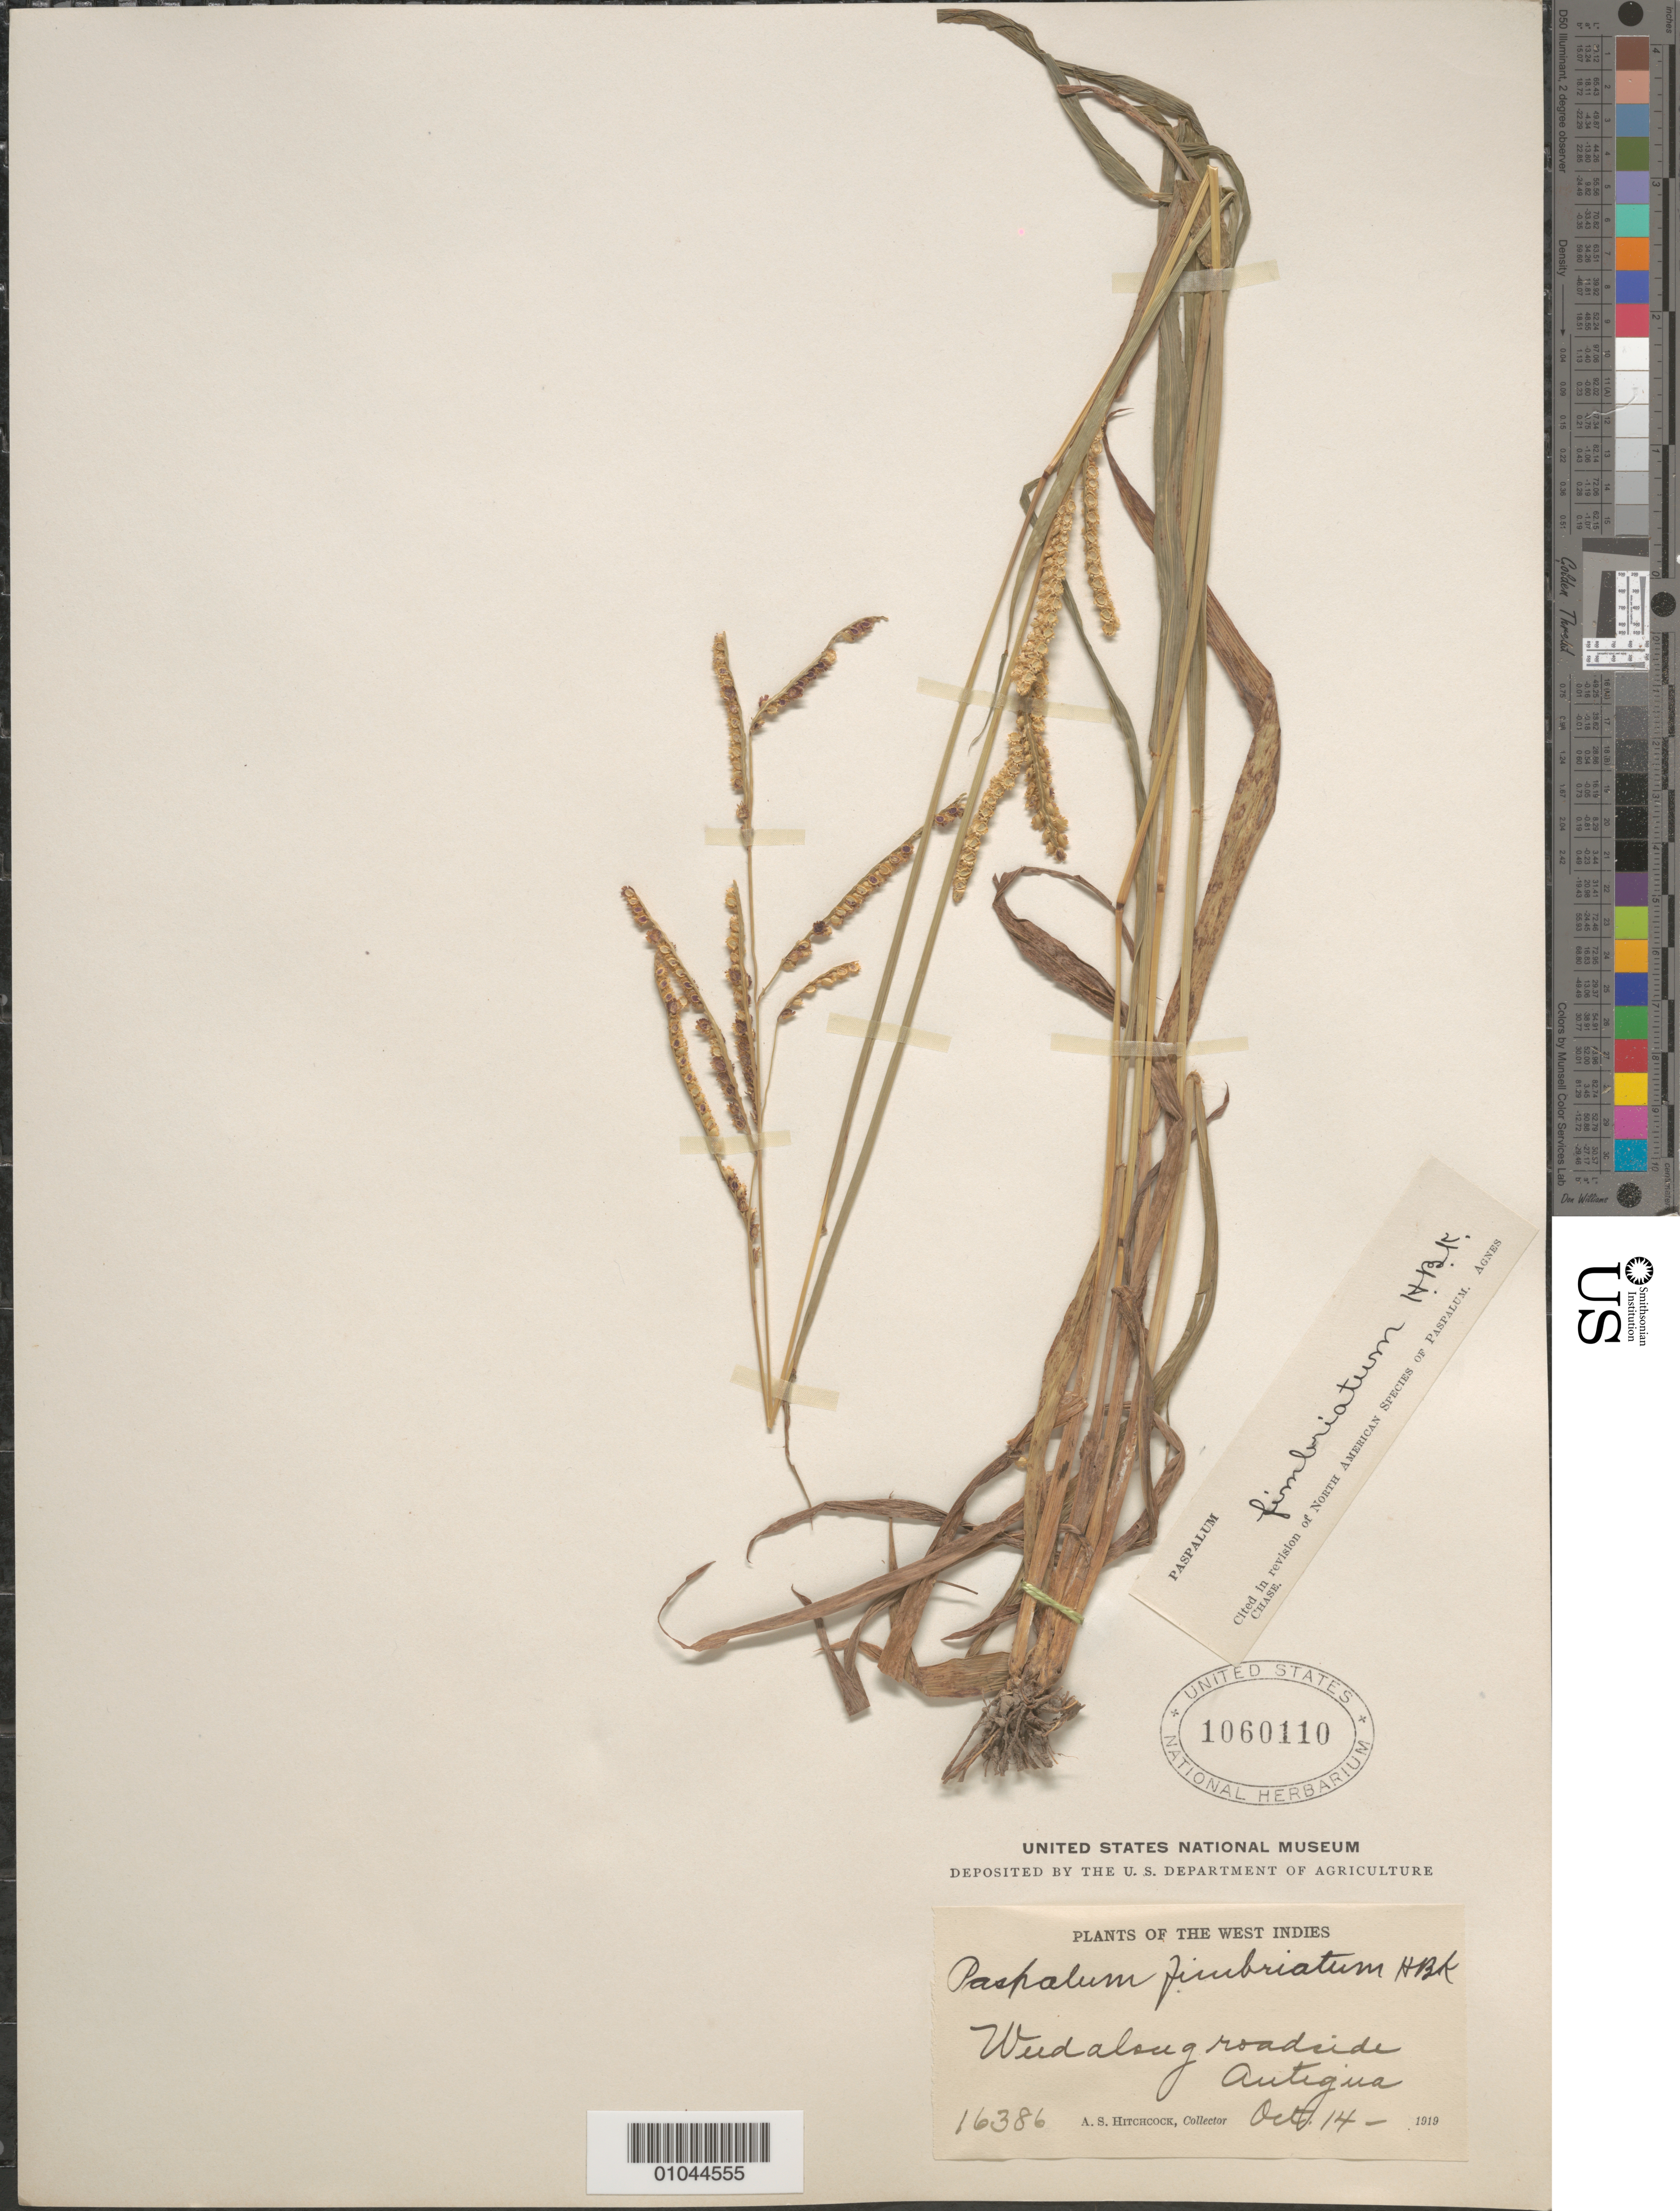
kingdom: Plantae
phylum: Tracheophyta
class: Liliopsida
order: Poales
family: Poaceae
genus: Paspalum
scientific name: Paspalum fimbriatum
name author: Kunth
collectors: A. S. Hitchcock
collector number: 16386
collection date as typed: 14 Oct 1919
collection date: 1919-10-14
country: Antigua and Barbuda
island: Antigua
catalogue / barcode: US 1060110